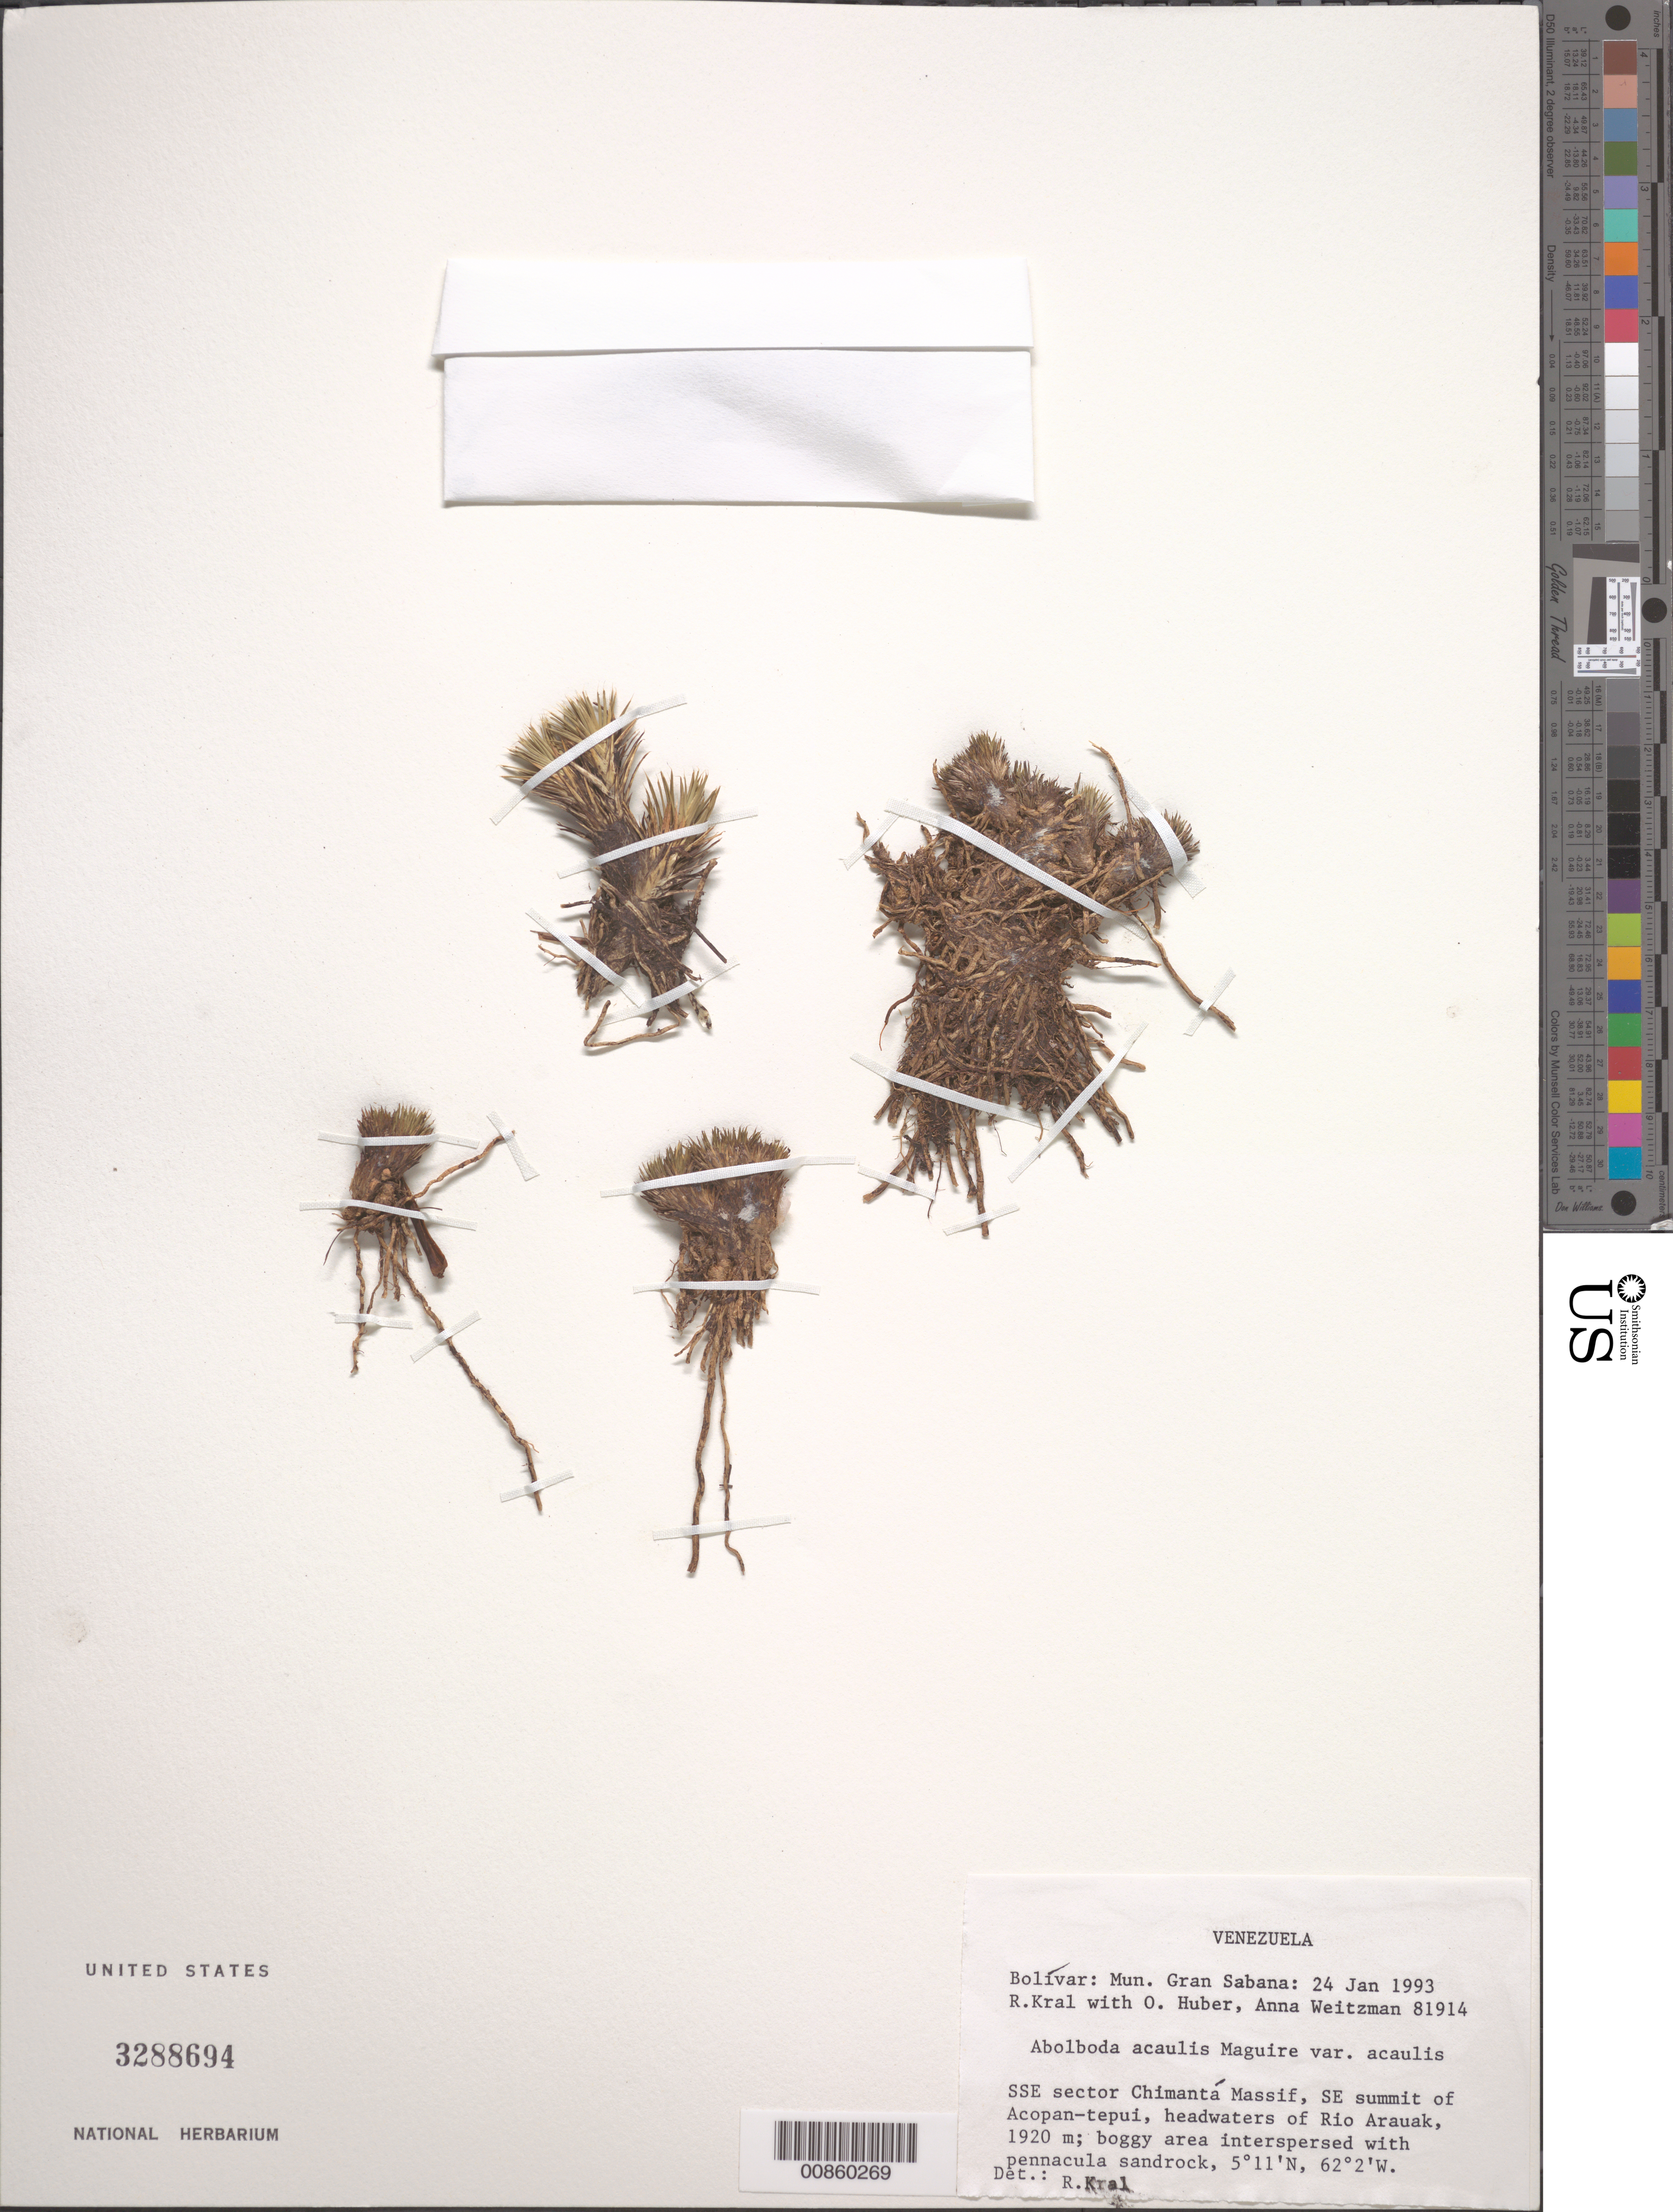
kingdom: Plantae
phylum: Tracheophyta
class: Liliopsida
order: Poales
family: Xyridaceae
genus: Abolboda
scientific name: Abolboda acaulis var. acaulis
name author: Maguire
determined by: Kral, Robert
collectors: R. Kral, O. Huber & A. L. Weitzman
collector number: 81914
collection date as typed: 24-Jan-93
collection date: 1993-01-24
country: Venezuela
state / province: Bolívar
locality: Mun. Gran Sabana: Chimantá Massif, SSE sector. SE summit of Acopán-tepuí, headwaters of Río Arauák.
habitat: Boggy area interspersed with pennacula sandrock.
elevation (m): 1920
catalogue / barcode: US 3288694